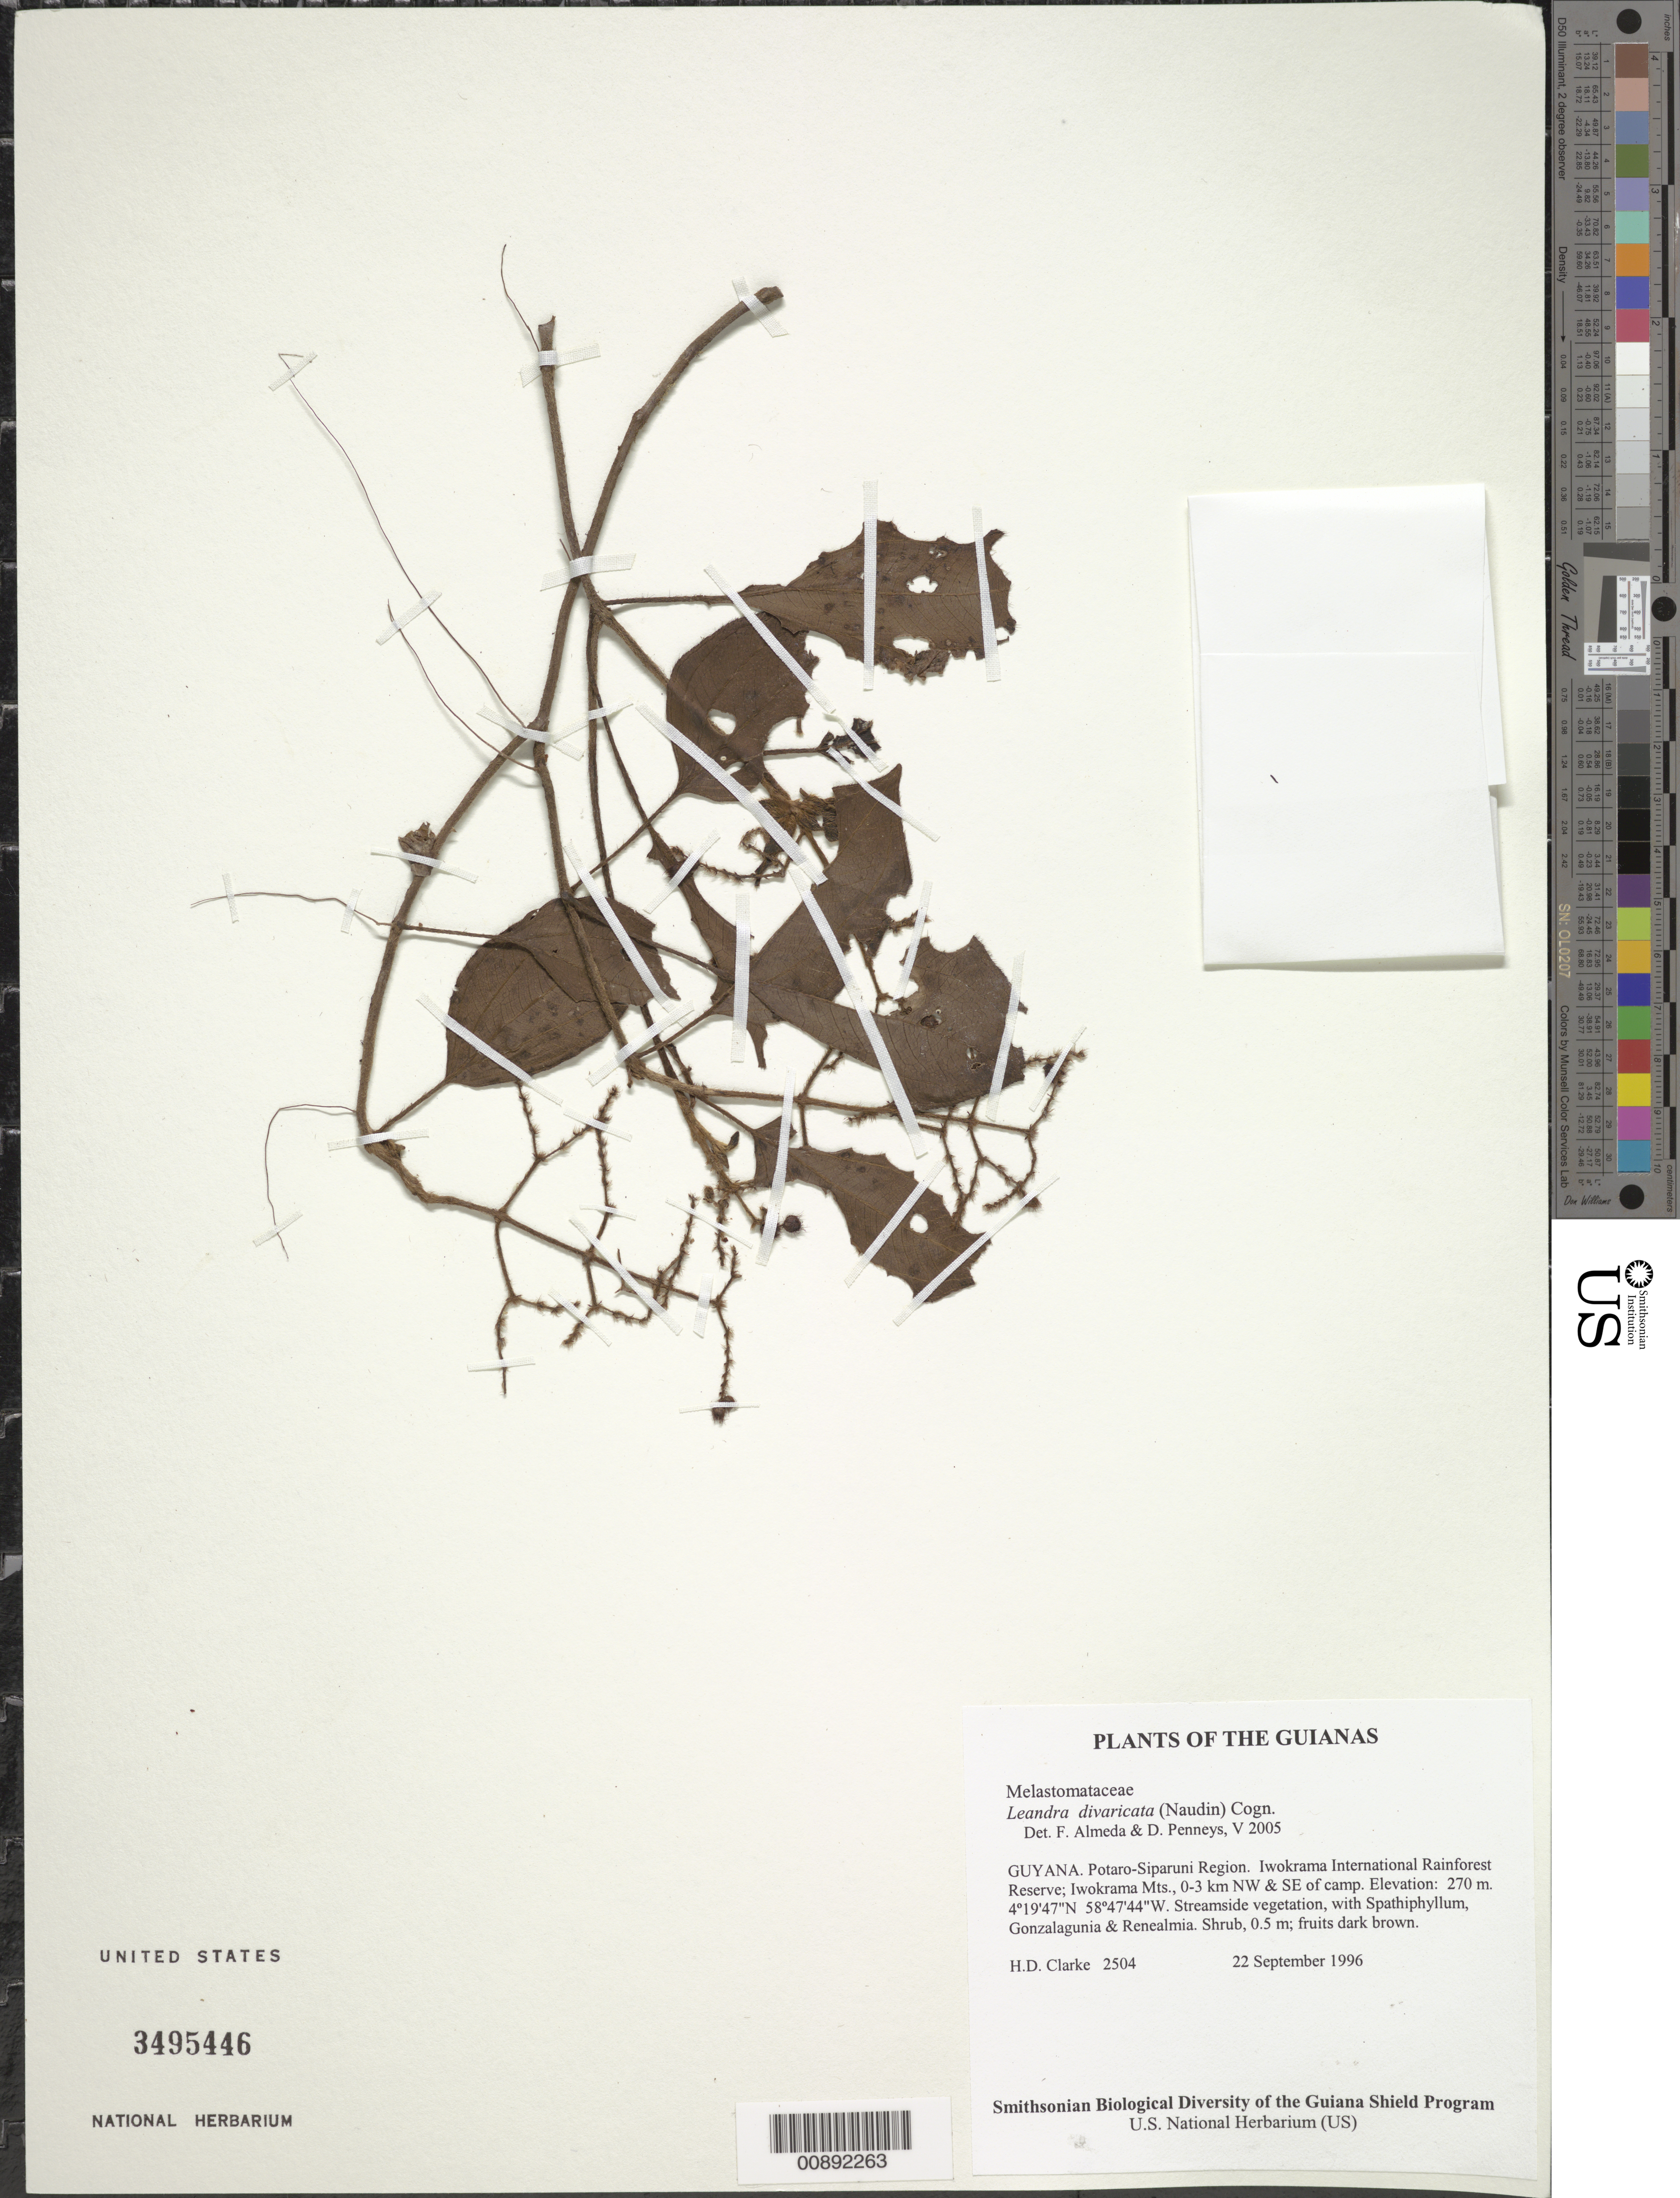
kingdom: Plantae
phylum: Tracheophyta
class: Magnoliopsida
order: Myrtales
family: Melastomataceae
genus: Leandra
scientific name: Leandra divaricata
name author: (Naudin) Cogn.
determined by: Almeda, F.; Penneys, D. S.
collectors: H. D. Clarke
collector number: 2504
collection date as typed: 22 September 1996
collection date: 1996-09-22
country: Guyana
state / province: Potaro-Siparuni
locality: Iwokrama International Rainforest Reserve; Iwokrama Mts., 0-3 km NW & SE of camp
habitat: Streamside vegetation, with Spathiphyllum, Gonzalagunia & Renealmia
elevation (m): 270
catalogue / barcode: US 3495446